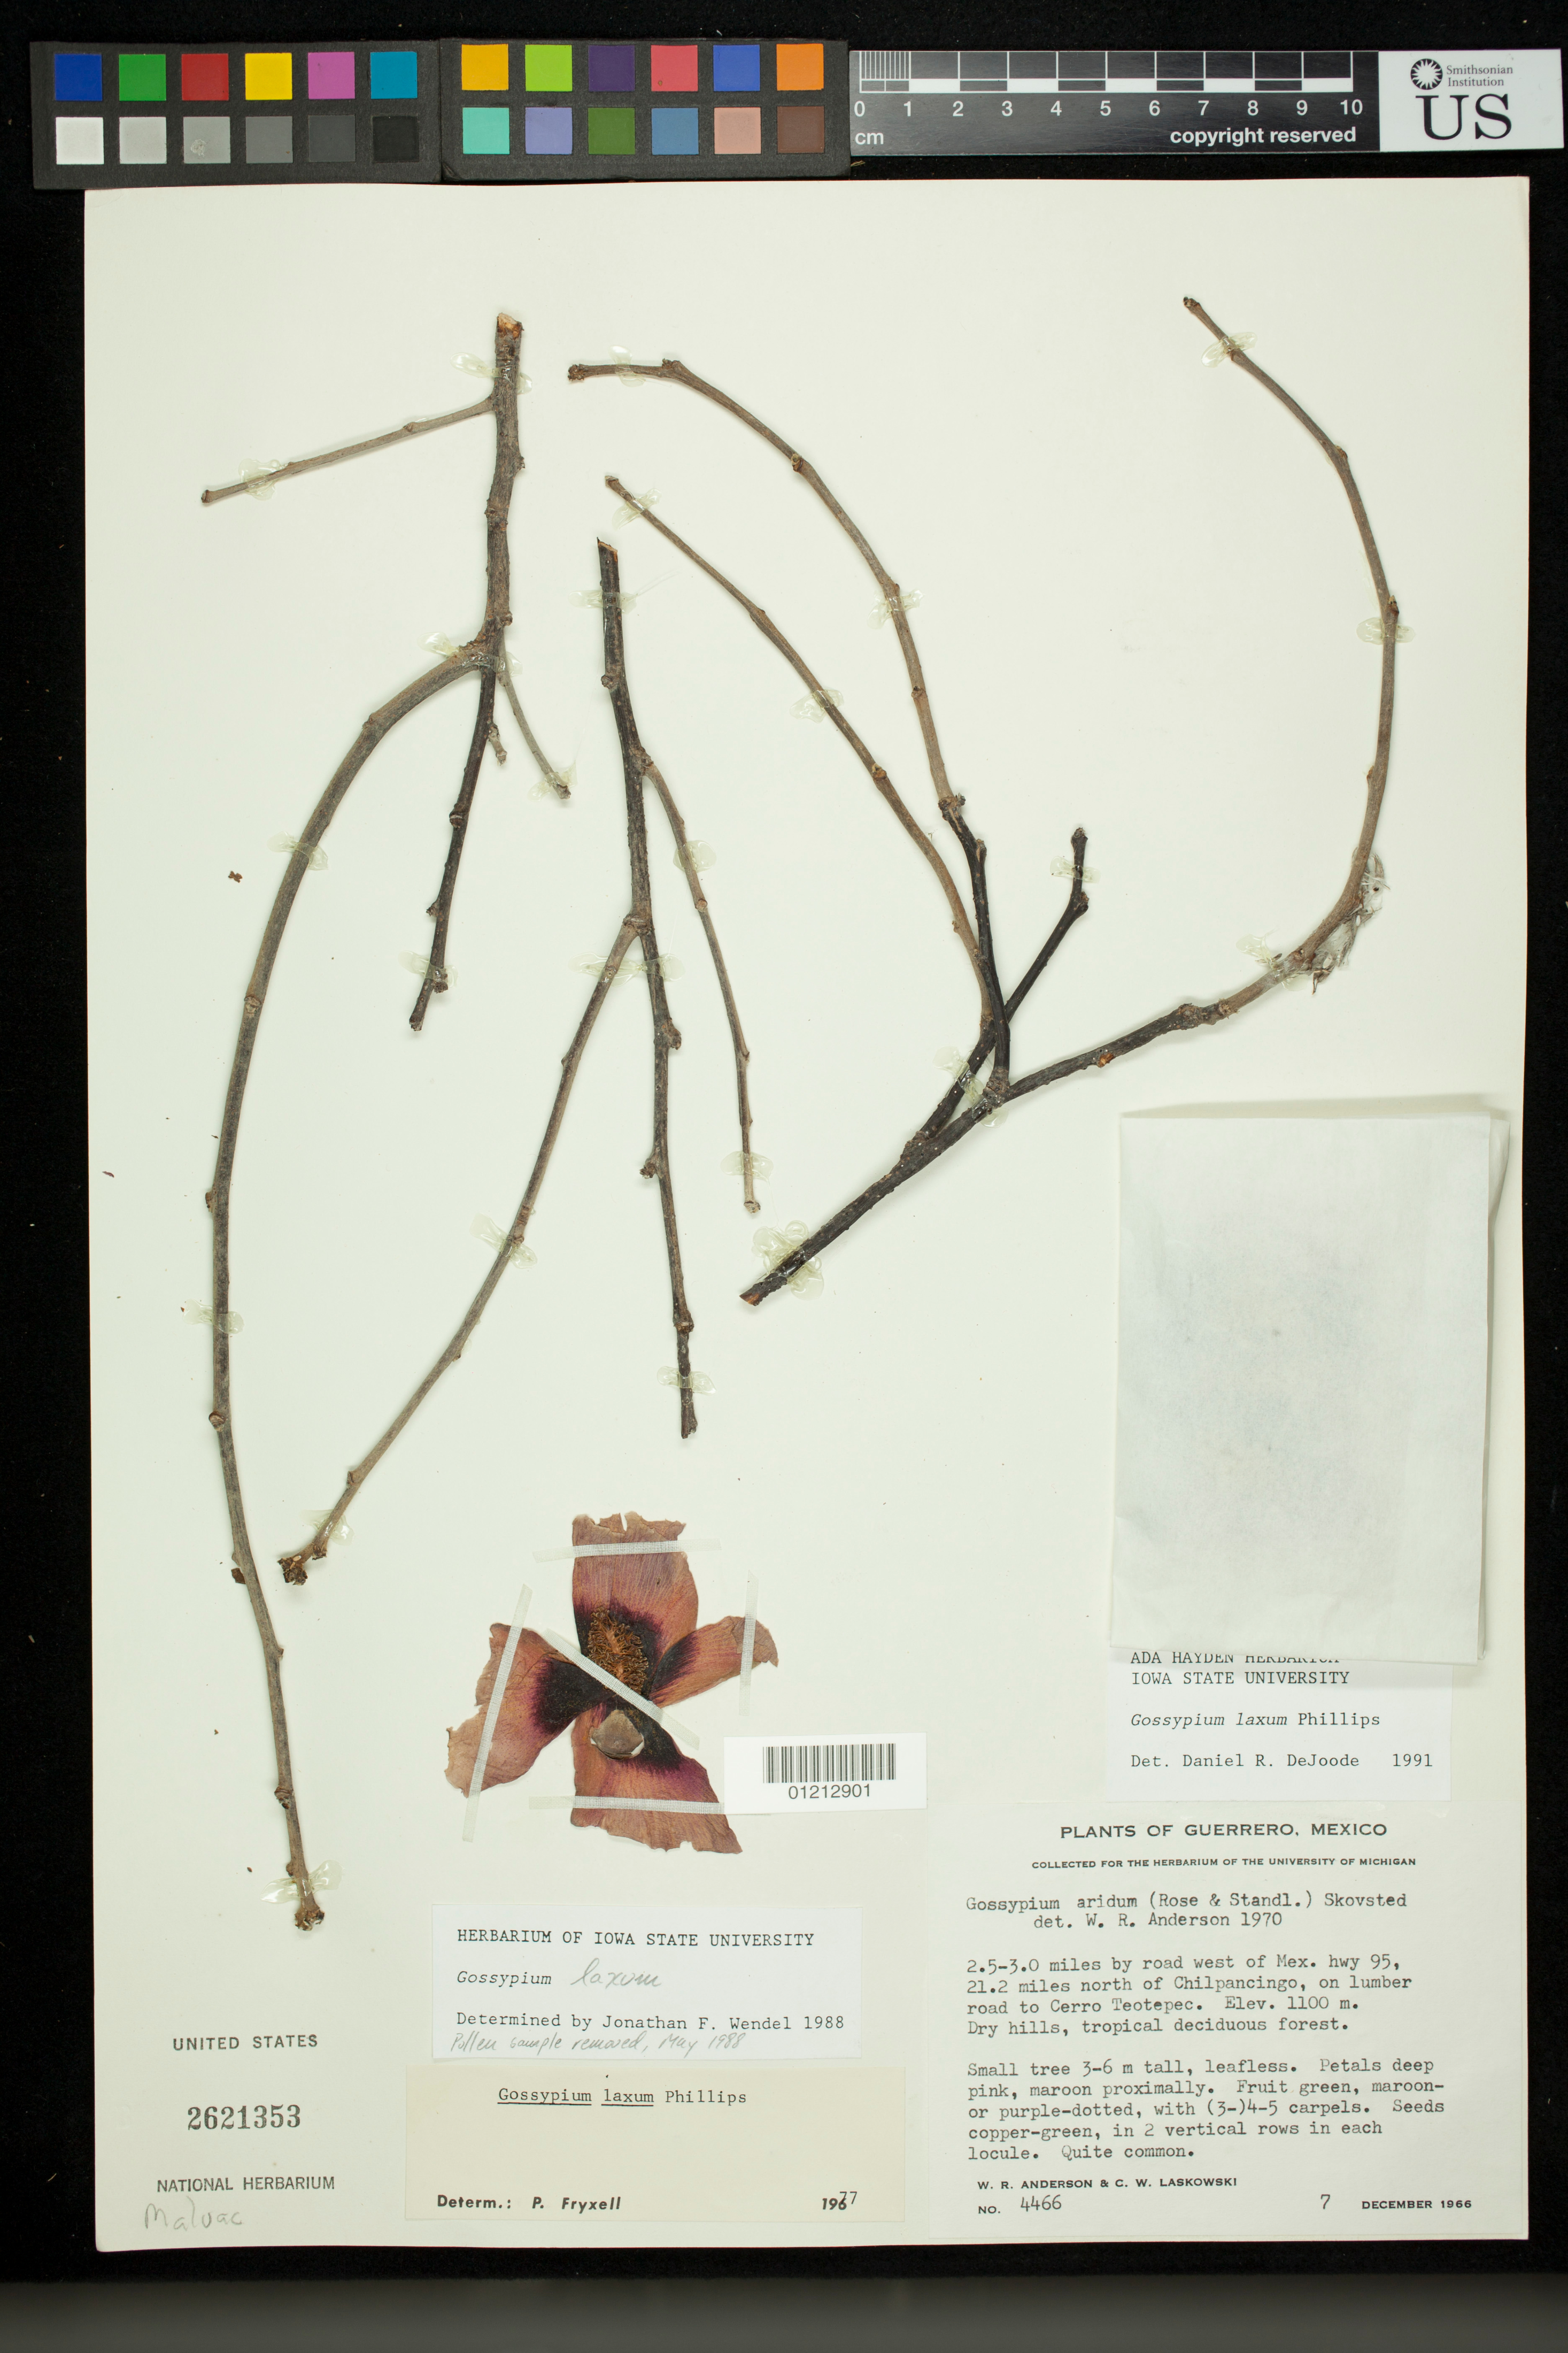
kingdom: Plantae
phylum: Tracheophyta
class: Magnoliopsida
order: Malvales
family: Malvaceae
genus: Gossypium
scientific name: Gossypium laxum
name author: L.Ll. Phillips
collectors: W. Anderson & C. Laskowski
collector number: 4466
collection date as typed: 12/7/1966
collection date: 1966-12-07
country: Mexico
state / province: Guerrero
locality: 2.5 - 3.0 miles by road west of Mex. hwy 95, 21.2 miles north of Chilpancingo, on lumber road to Cerro Teotepec. Dry hills, tropical deciduous forest.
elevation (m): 1100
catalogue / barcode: US 2621353